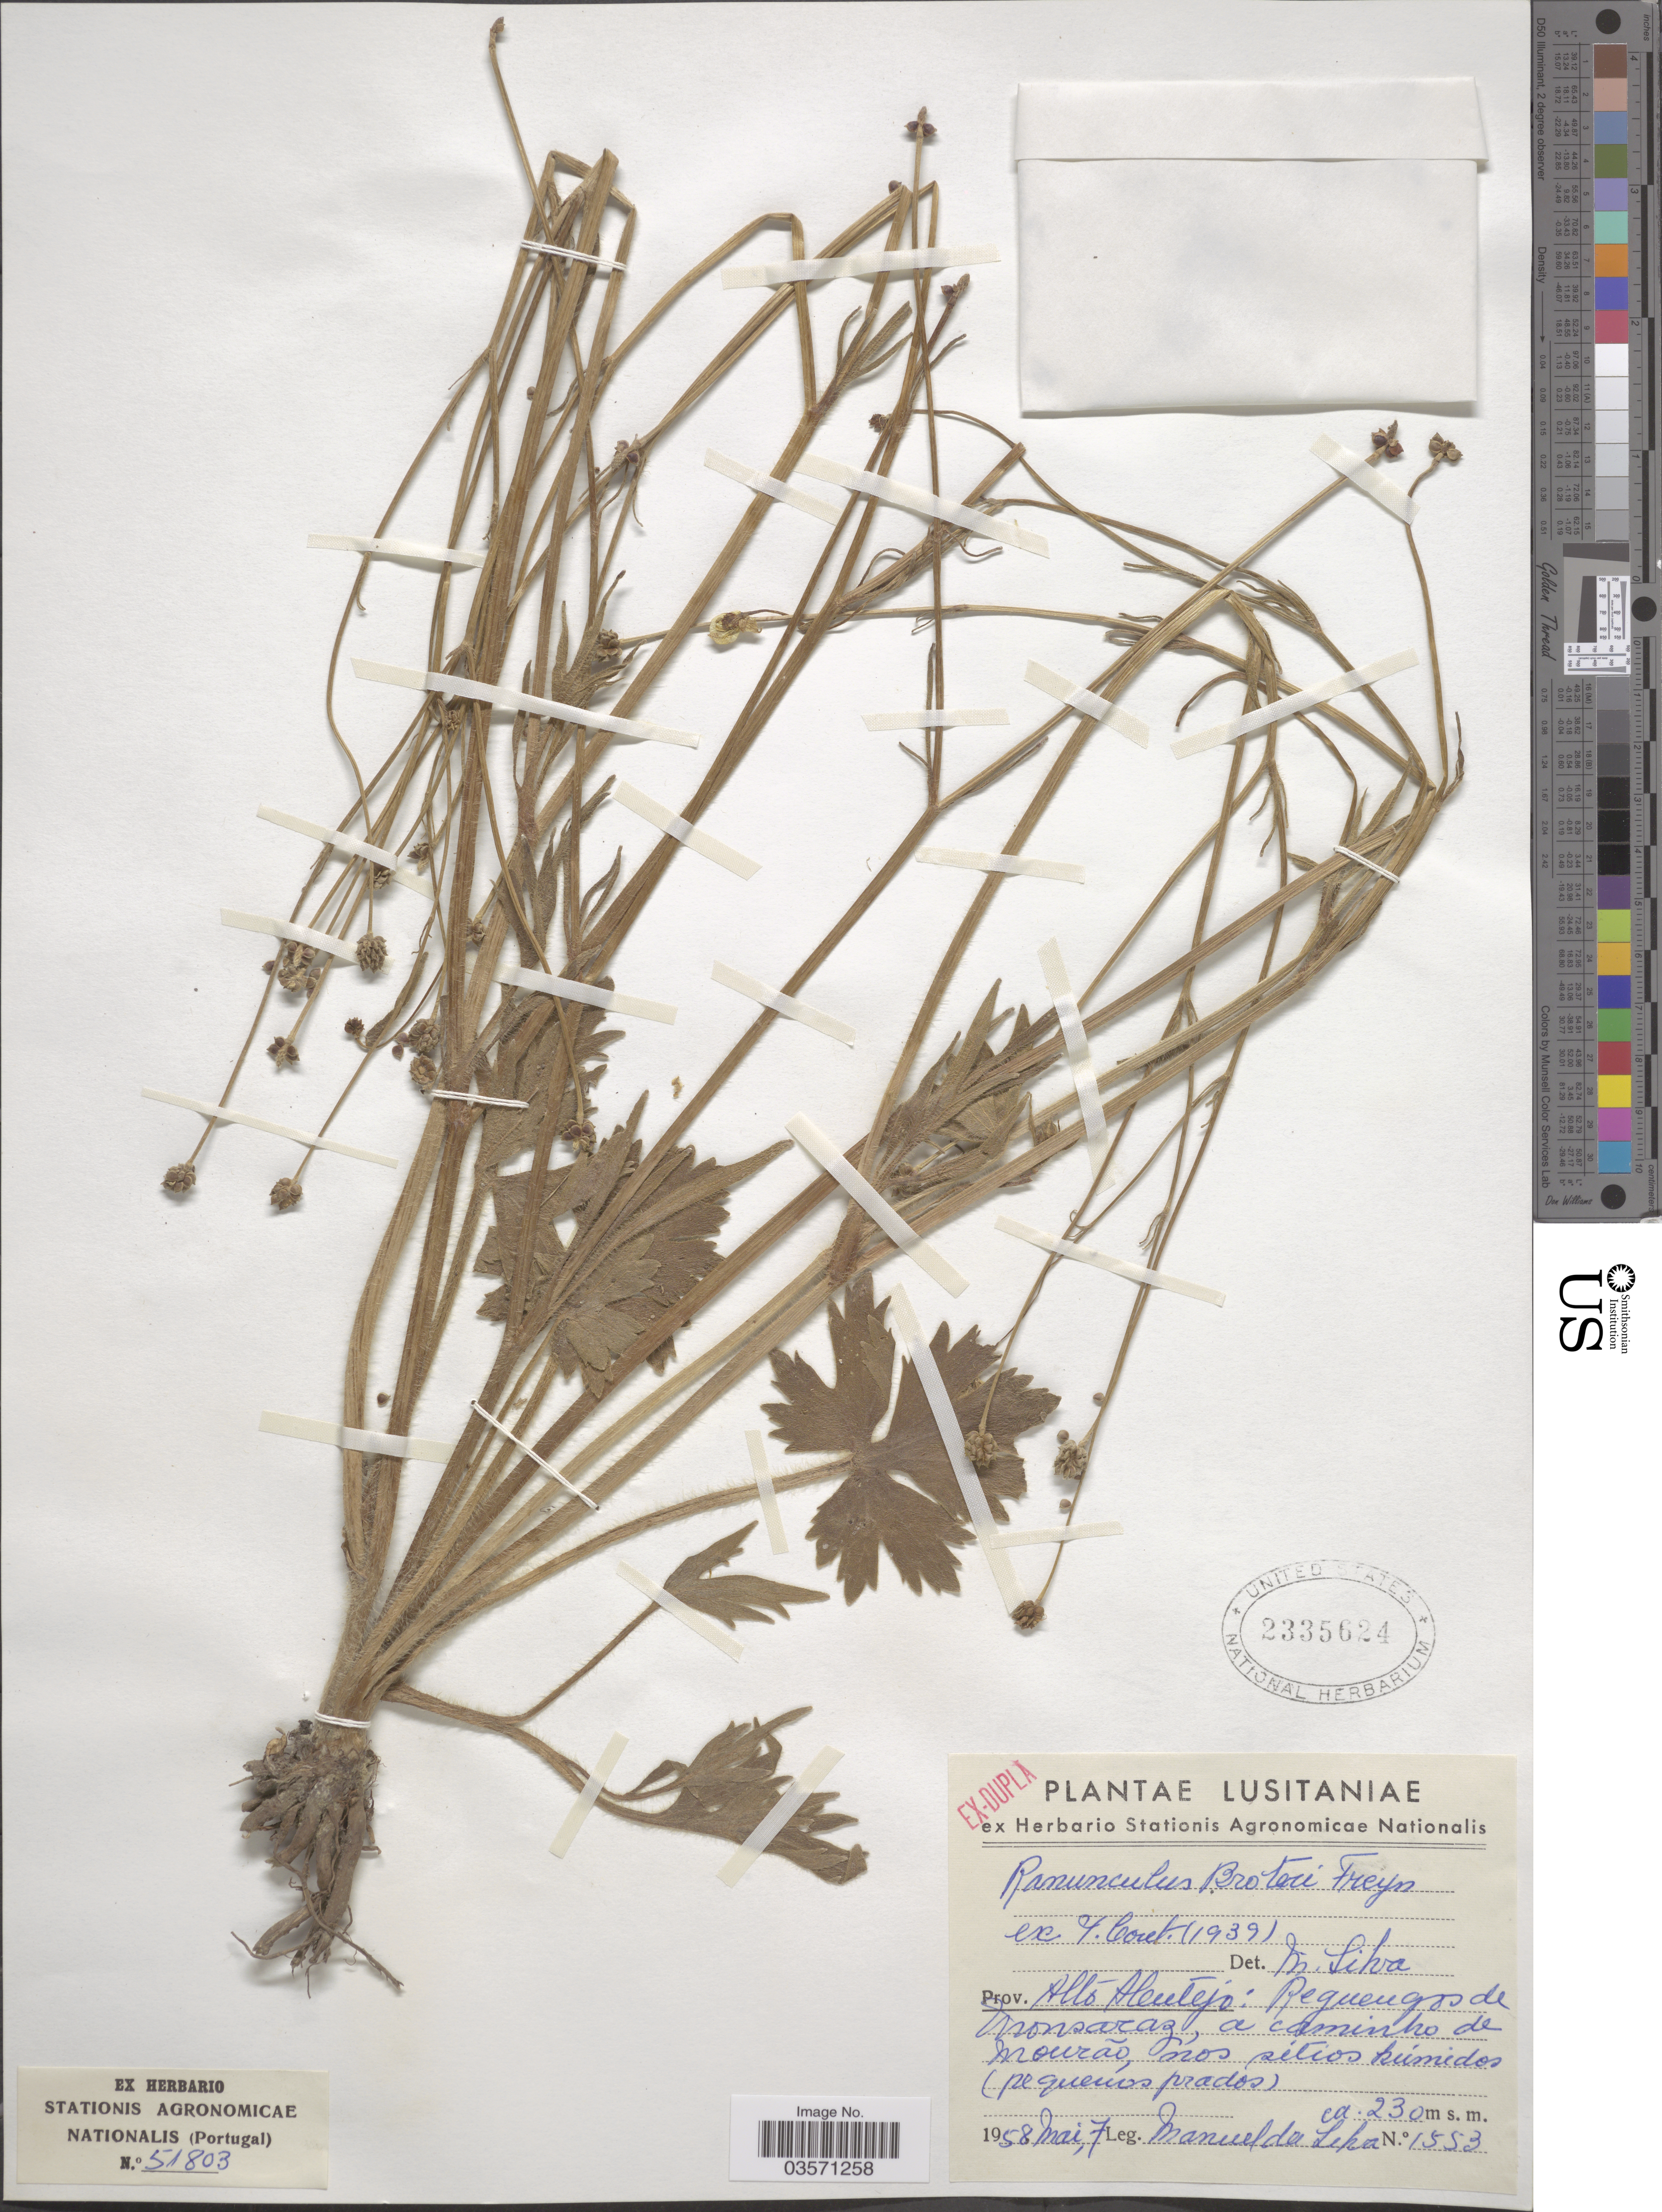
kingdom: Plantae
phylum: Tracheophyta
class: Magnoliopsida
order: Ranunculales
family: Ranunculaceae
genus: Ranunculus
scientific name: Ranunculus broteri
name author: Freyn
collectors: M. Da Silva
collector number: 1553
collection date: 1958-05-07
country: Portugal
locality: Prov. Alto Alentejo: Reguengos de Monsaraz, a caminho de mourão, nos sitios húidos (pequenos prados).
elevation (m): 230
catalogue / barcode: US 2335624